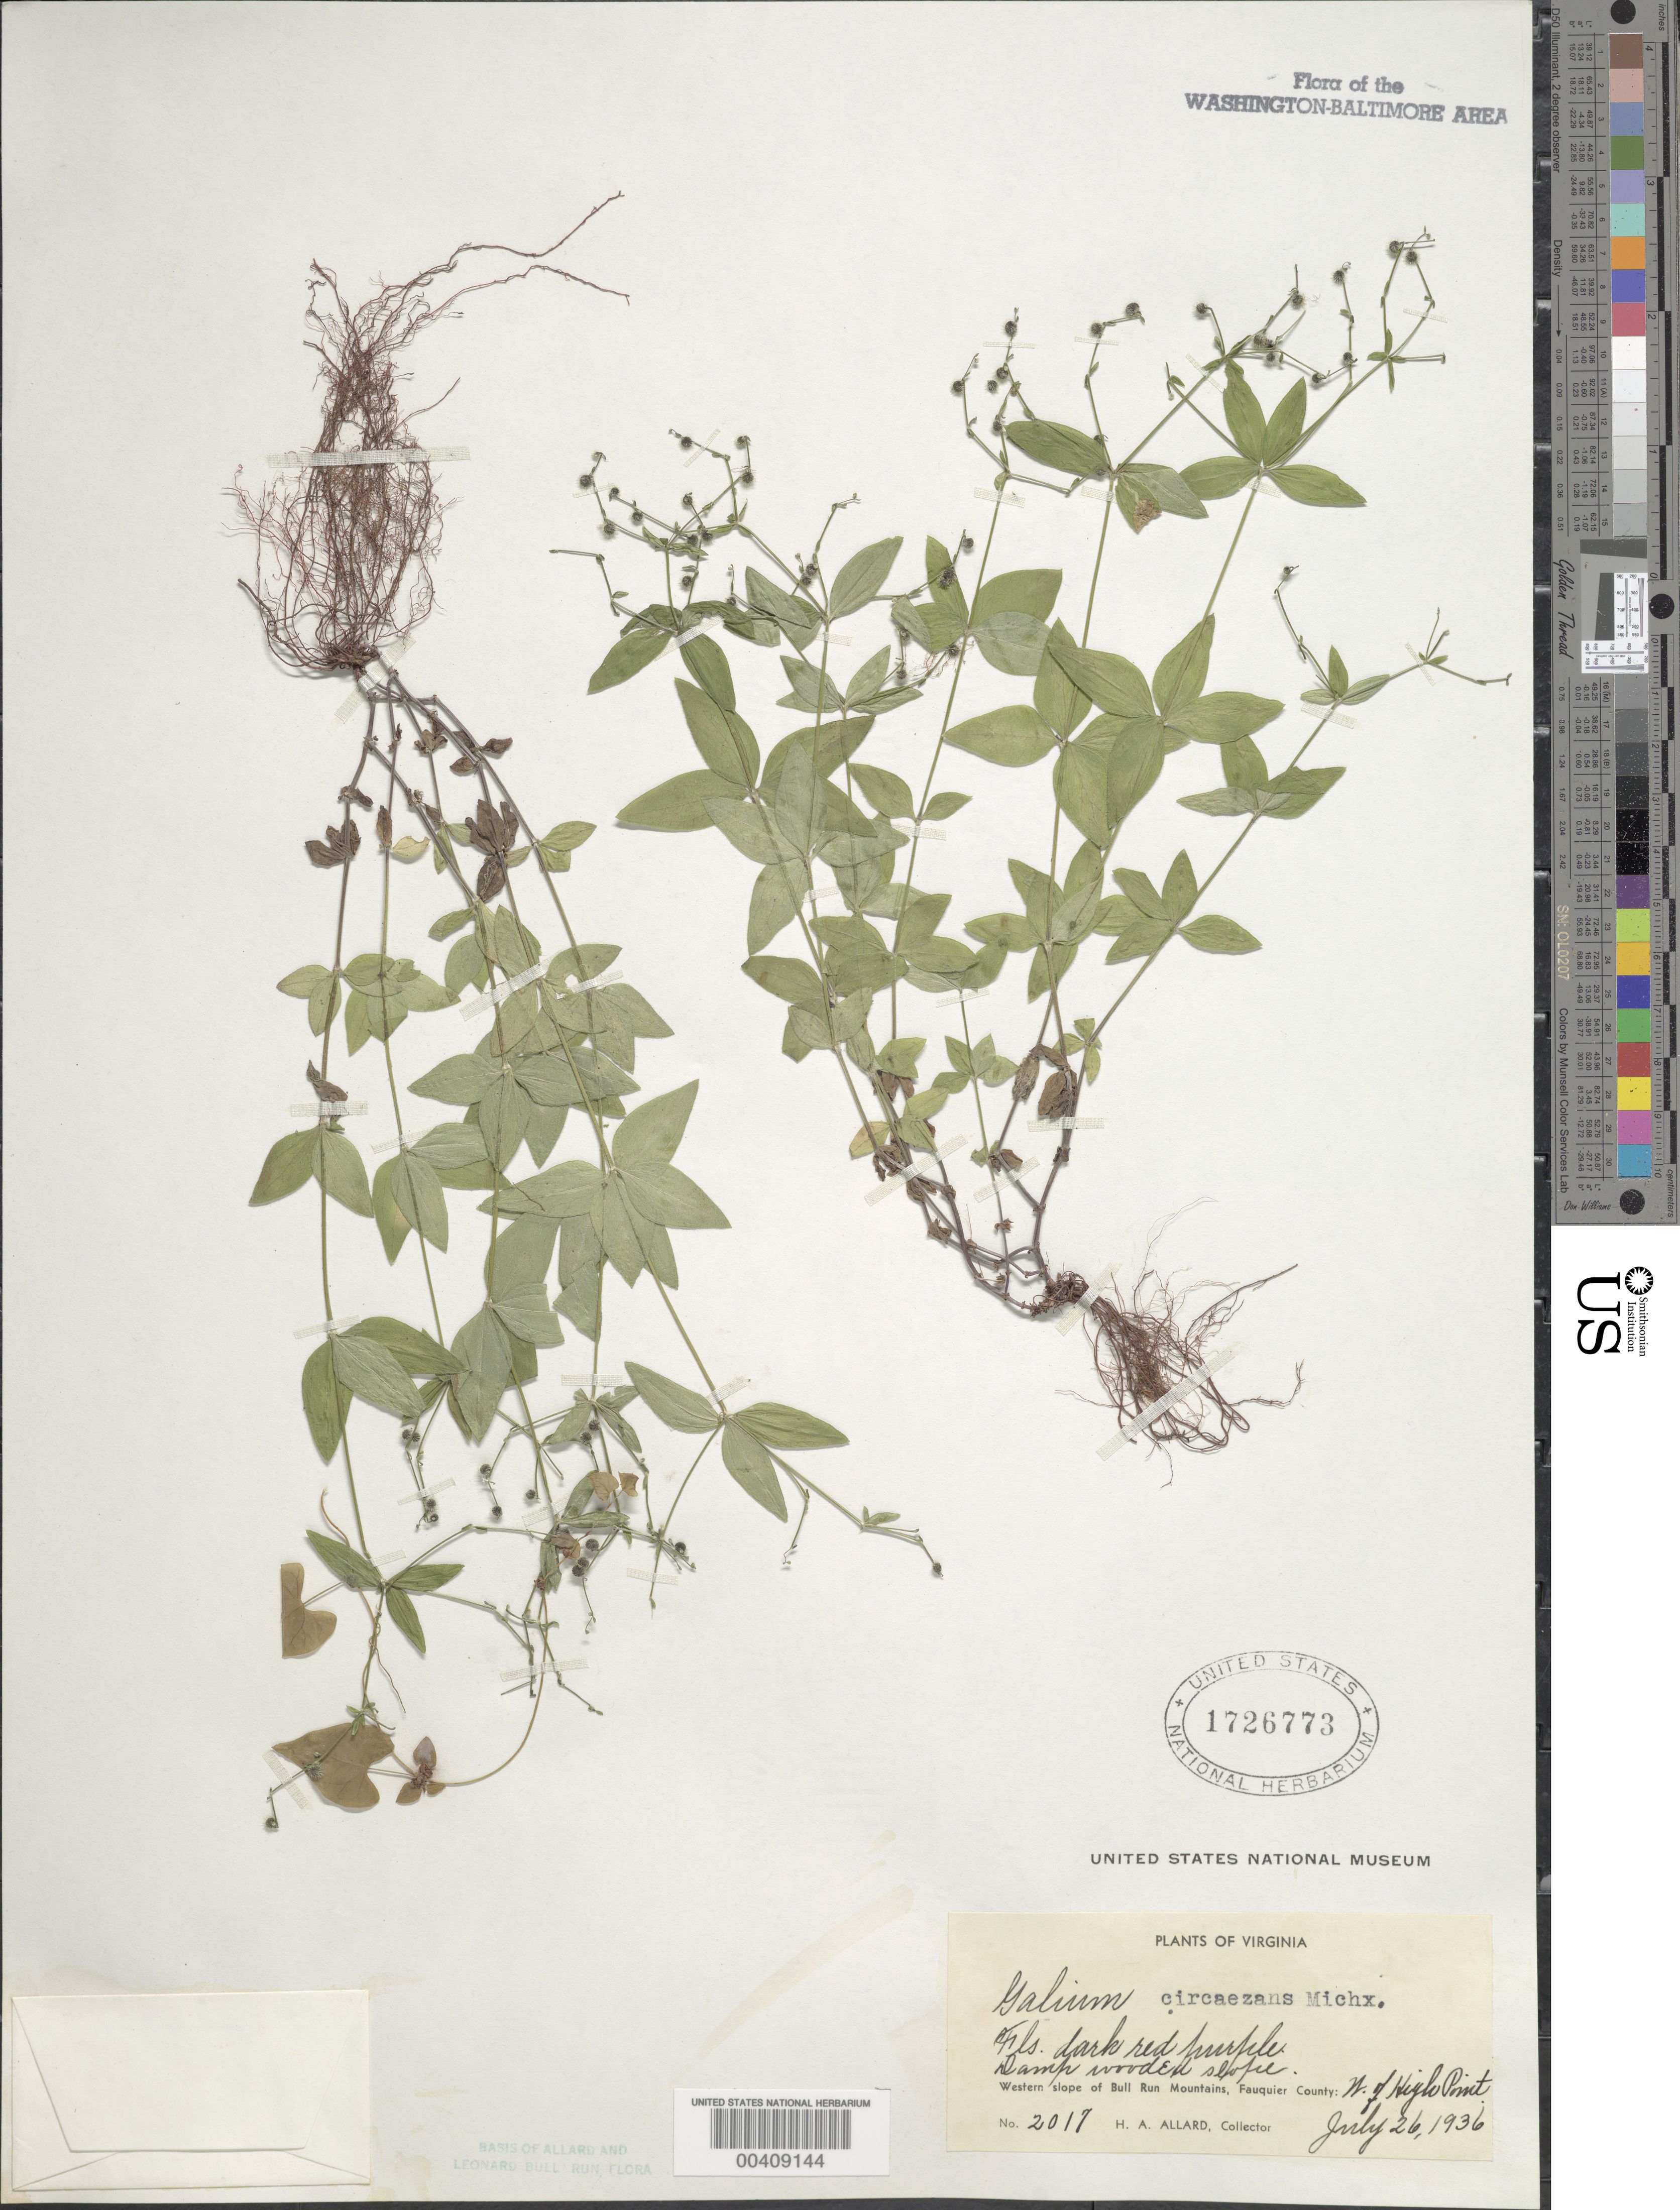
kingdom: Plantae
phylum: Tracheophyta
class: Magnoliopsida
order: Gentianales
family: Rubiaceae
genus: Galium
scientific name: Galium circaezans var. hypomalacum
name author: Fernald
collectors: H. A. Allard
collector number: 2017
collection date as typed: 26 Jul 1936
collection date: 1936-07-26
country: United States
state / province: Virginia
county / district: Fauquier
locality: High Point, west slope of Bull Run Mts.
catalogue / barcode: US 1726773